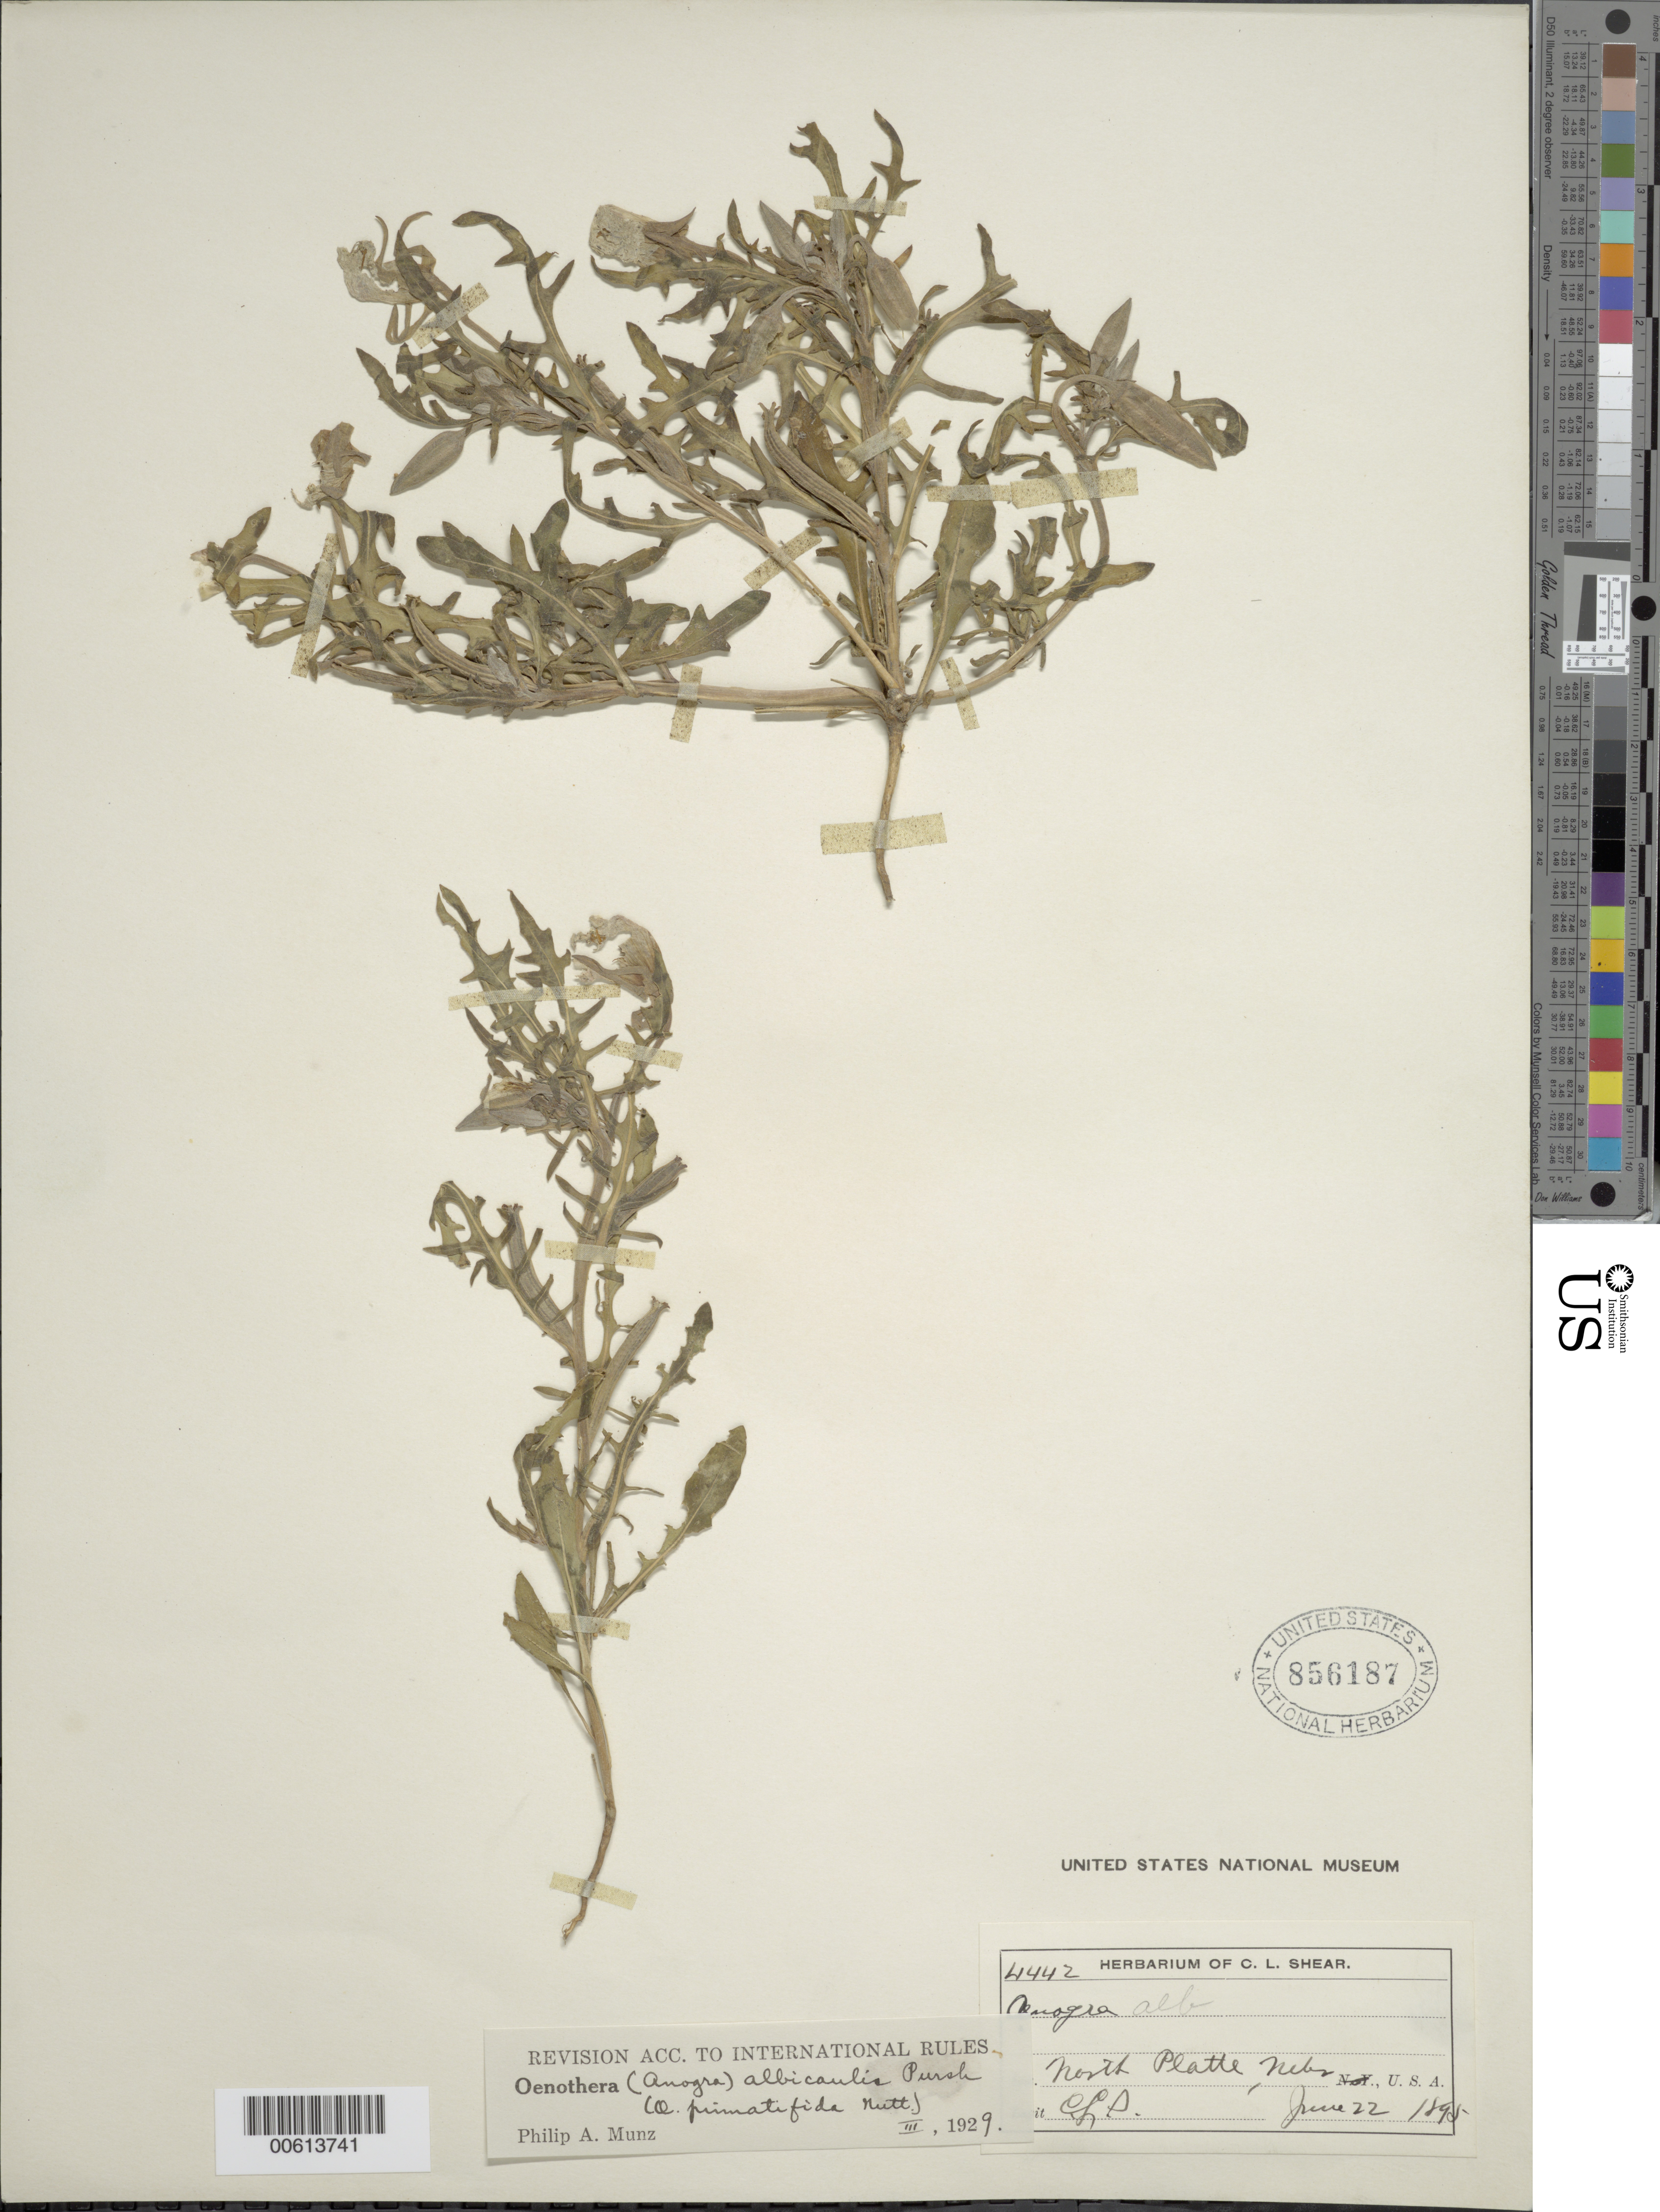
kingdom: Plantae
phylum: Tracheophyta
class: Magnoliopsida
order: Myrtales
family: Onagraceae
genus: Oenothera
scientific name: Oenothera albicaulis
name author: Pursh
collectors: C. S. Shear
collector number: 4442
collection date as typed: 22 Jun 1895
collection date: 1895-06-22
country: United States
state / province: Nebraska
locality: North Platte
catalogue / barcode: US 856187